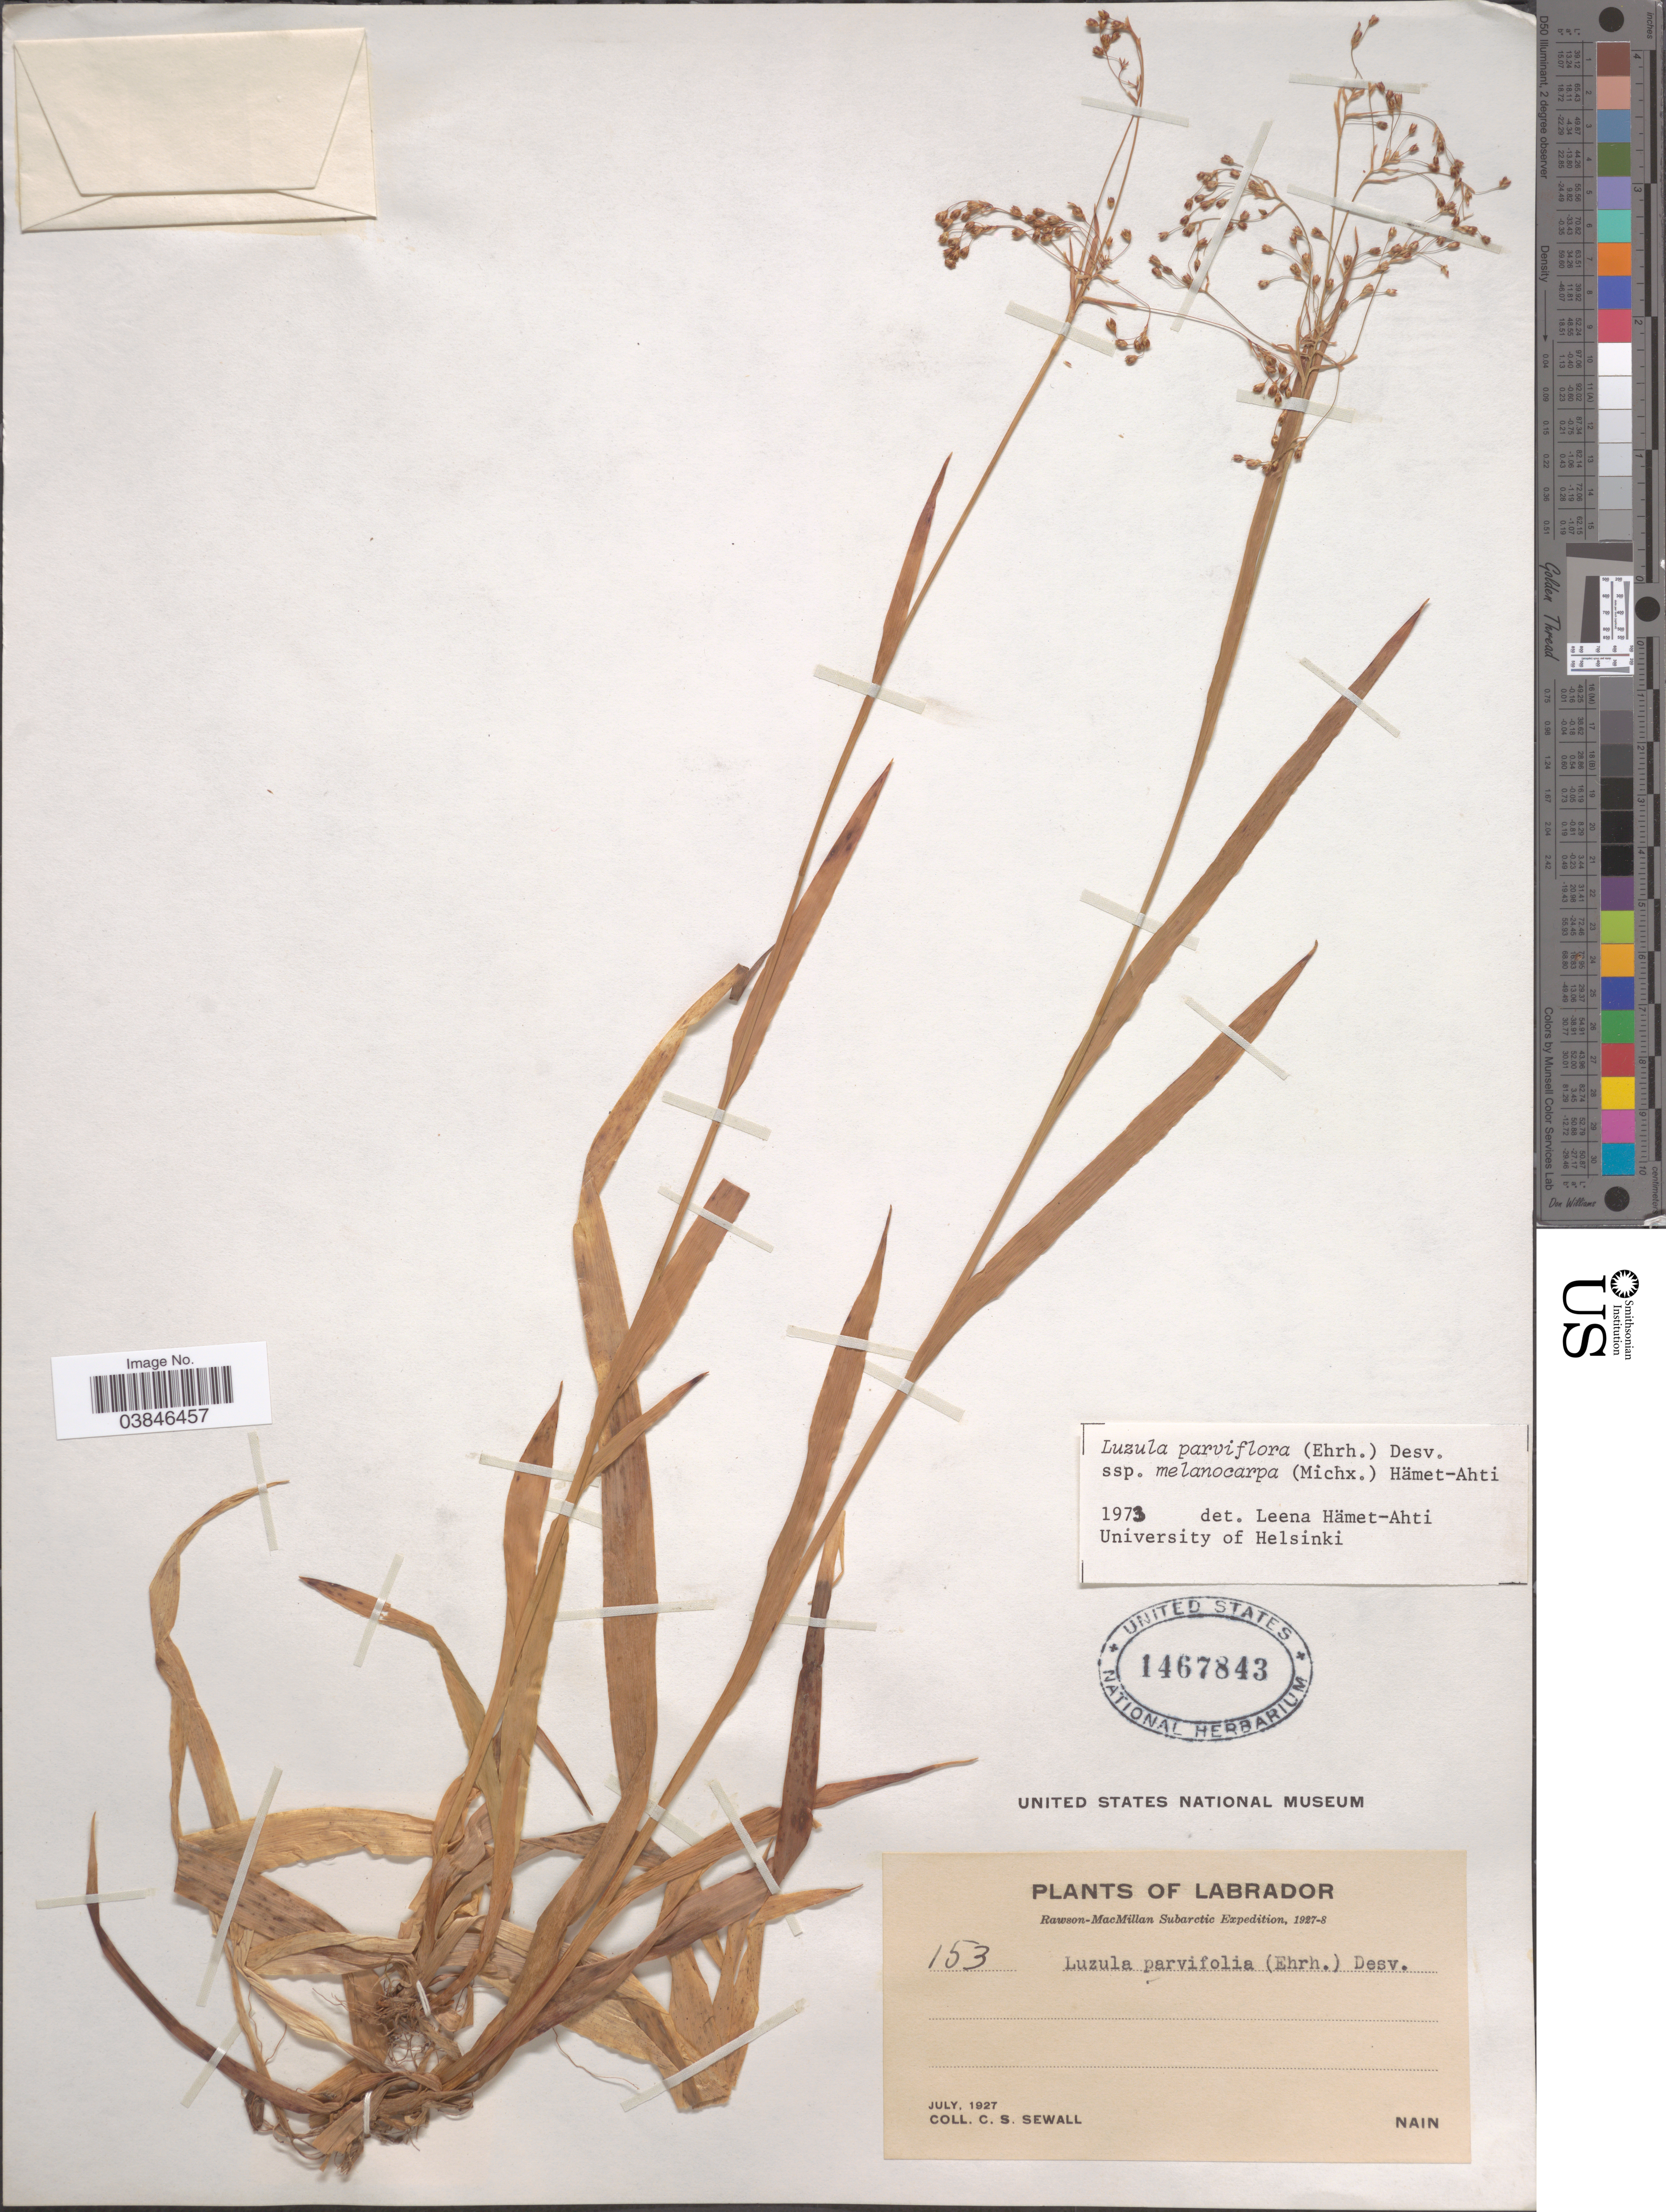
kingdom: Plantae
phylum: Tracheophyta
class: Liliopsida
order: Poales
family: Juncaceae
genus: Luzula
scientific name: Luzula parviflora subsp. melanocarpa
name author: Desv.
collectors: C. Sewall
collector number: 153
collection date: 1927-07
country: Canada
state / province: Newfoundland and Labrador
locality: Labrador. Nain.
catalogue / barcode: US 1467843